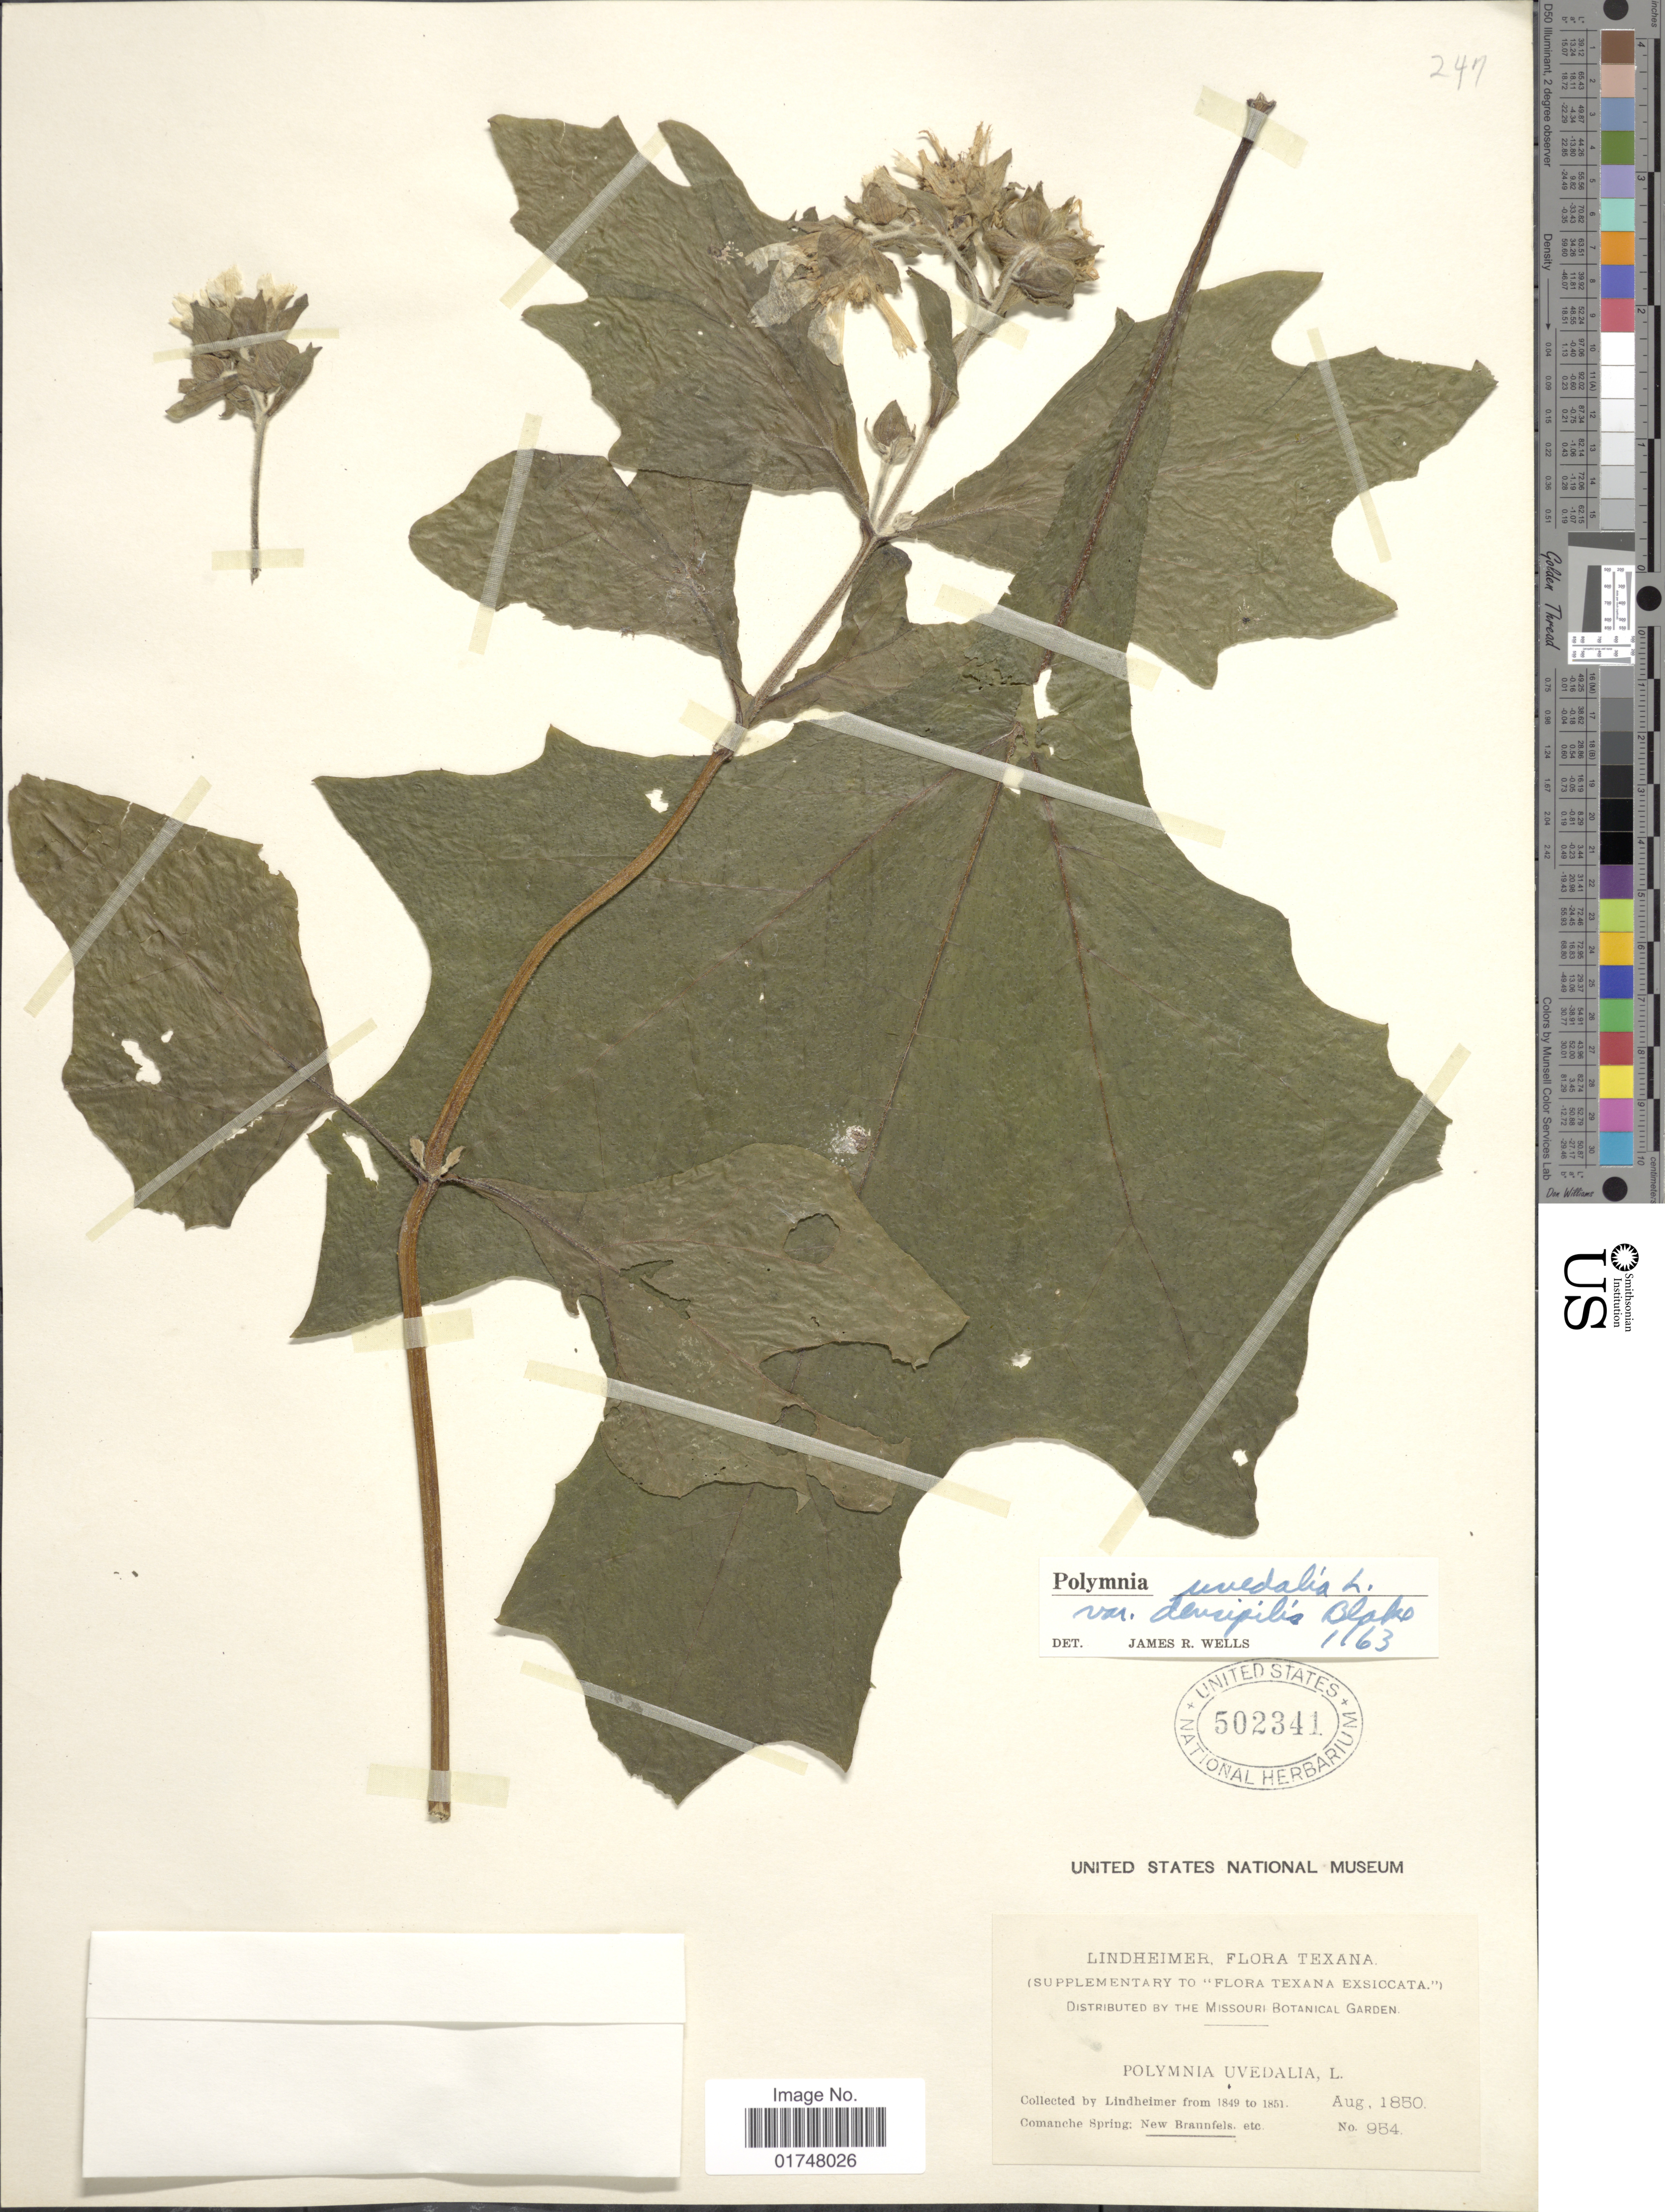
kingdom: Plantae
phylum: Tracheophyta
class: Magnoliopsida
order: Asterales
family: Asteraceae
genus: Smallanthus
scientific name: Smallanthus uvedalia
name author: (L.) Mack. ex Mack.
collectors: F. J. Lindheimer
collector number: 954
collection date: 1850-08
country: United States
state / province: Texas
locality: Comanche Spring: New Braunfels, etc.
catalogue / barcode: US 502341